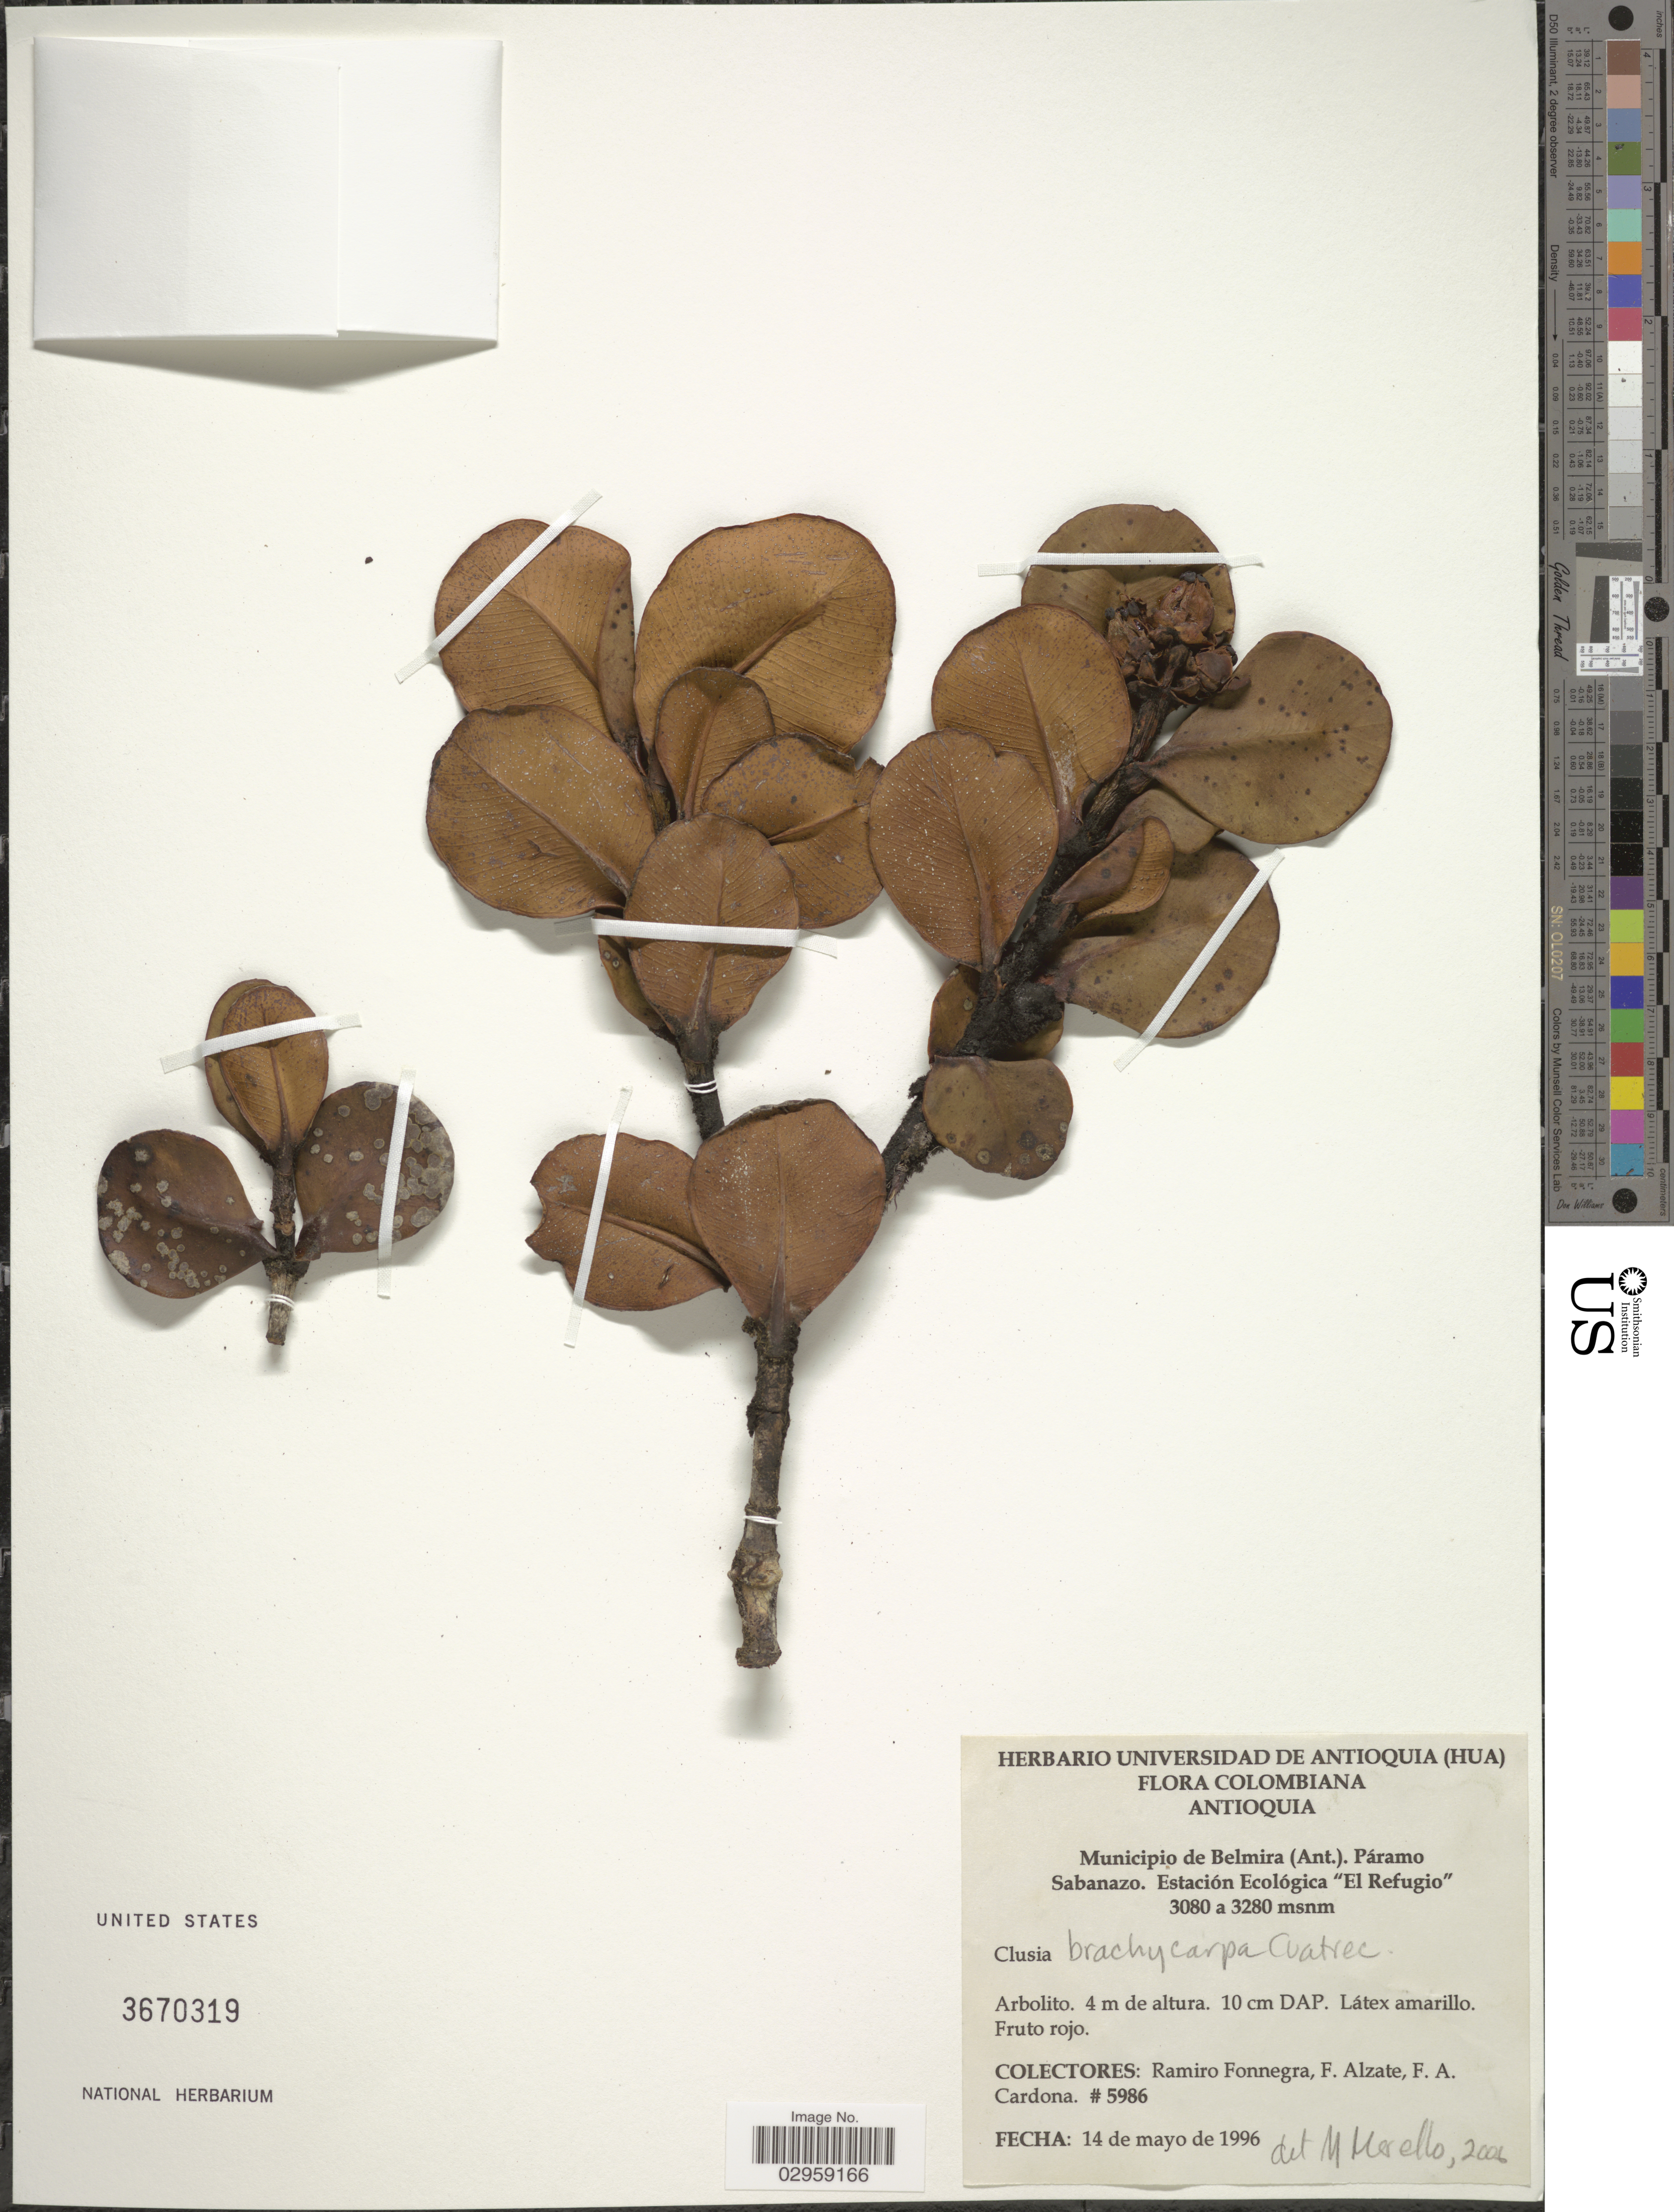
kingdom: Plantae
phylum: Tracheophyta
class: Magnoliopsida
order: Malpighiales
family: Clusiaceae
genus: Clusia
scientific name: Clusia brachycarpa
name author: Cuatrec.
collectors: R. Fonnegra, F. Alzate & F. Cardona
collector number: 5986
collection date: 1996-05-14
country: Colombia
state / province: Antioquia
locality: Municipio de Belmira (Ant.). Páramo Sabanazo. Estación Ecológica 'El Refugio'.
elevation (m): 3080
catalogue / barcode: US 3670319